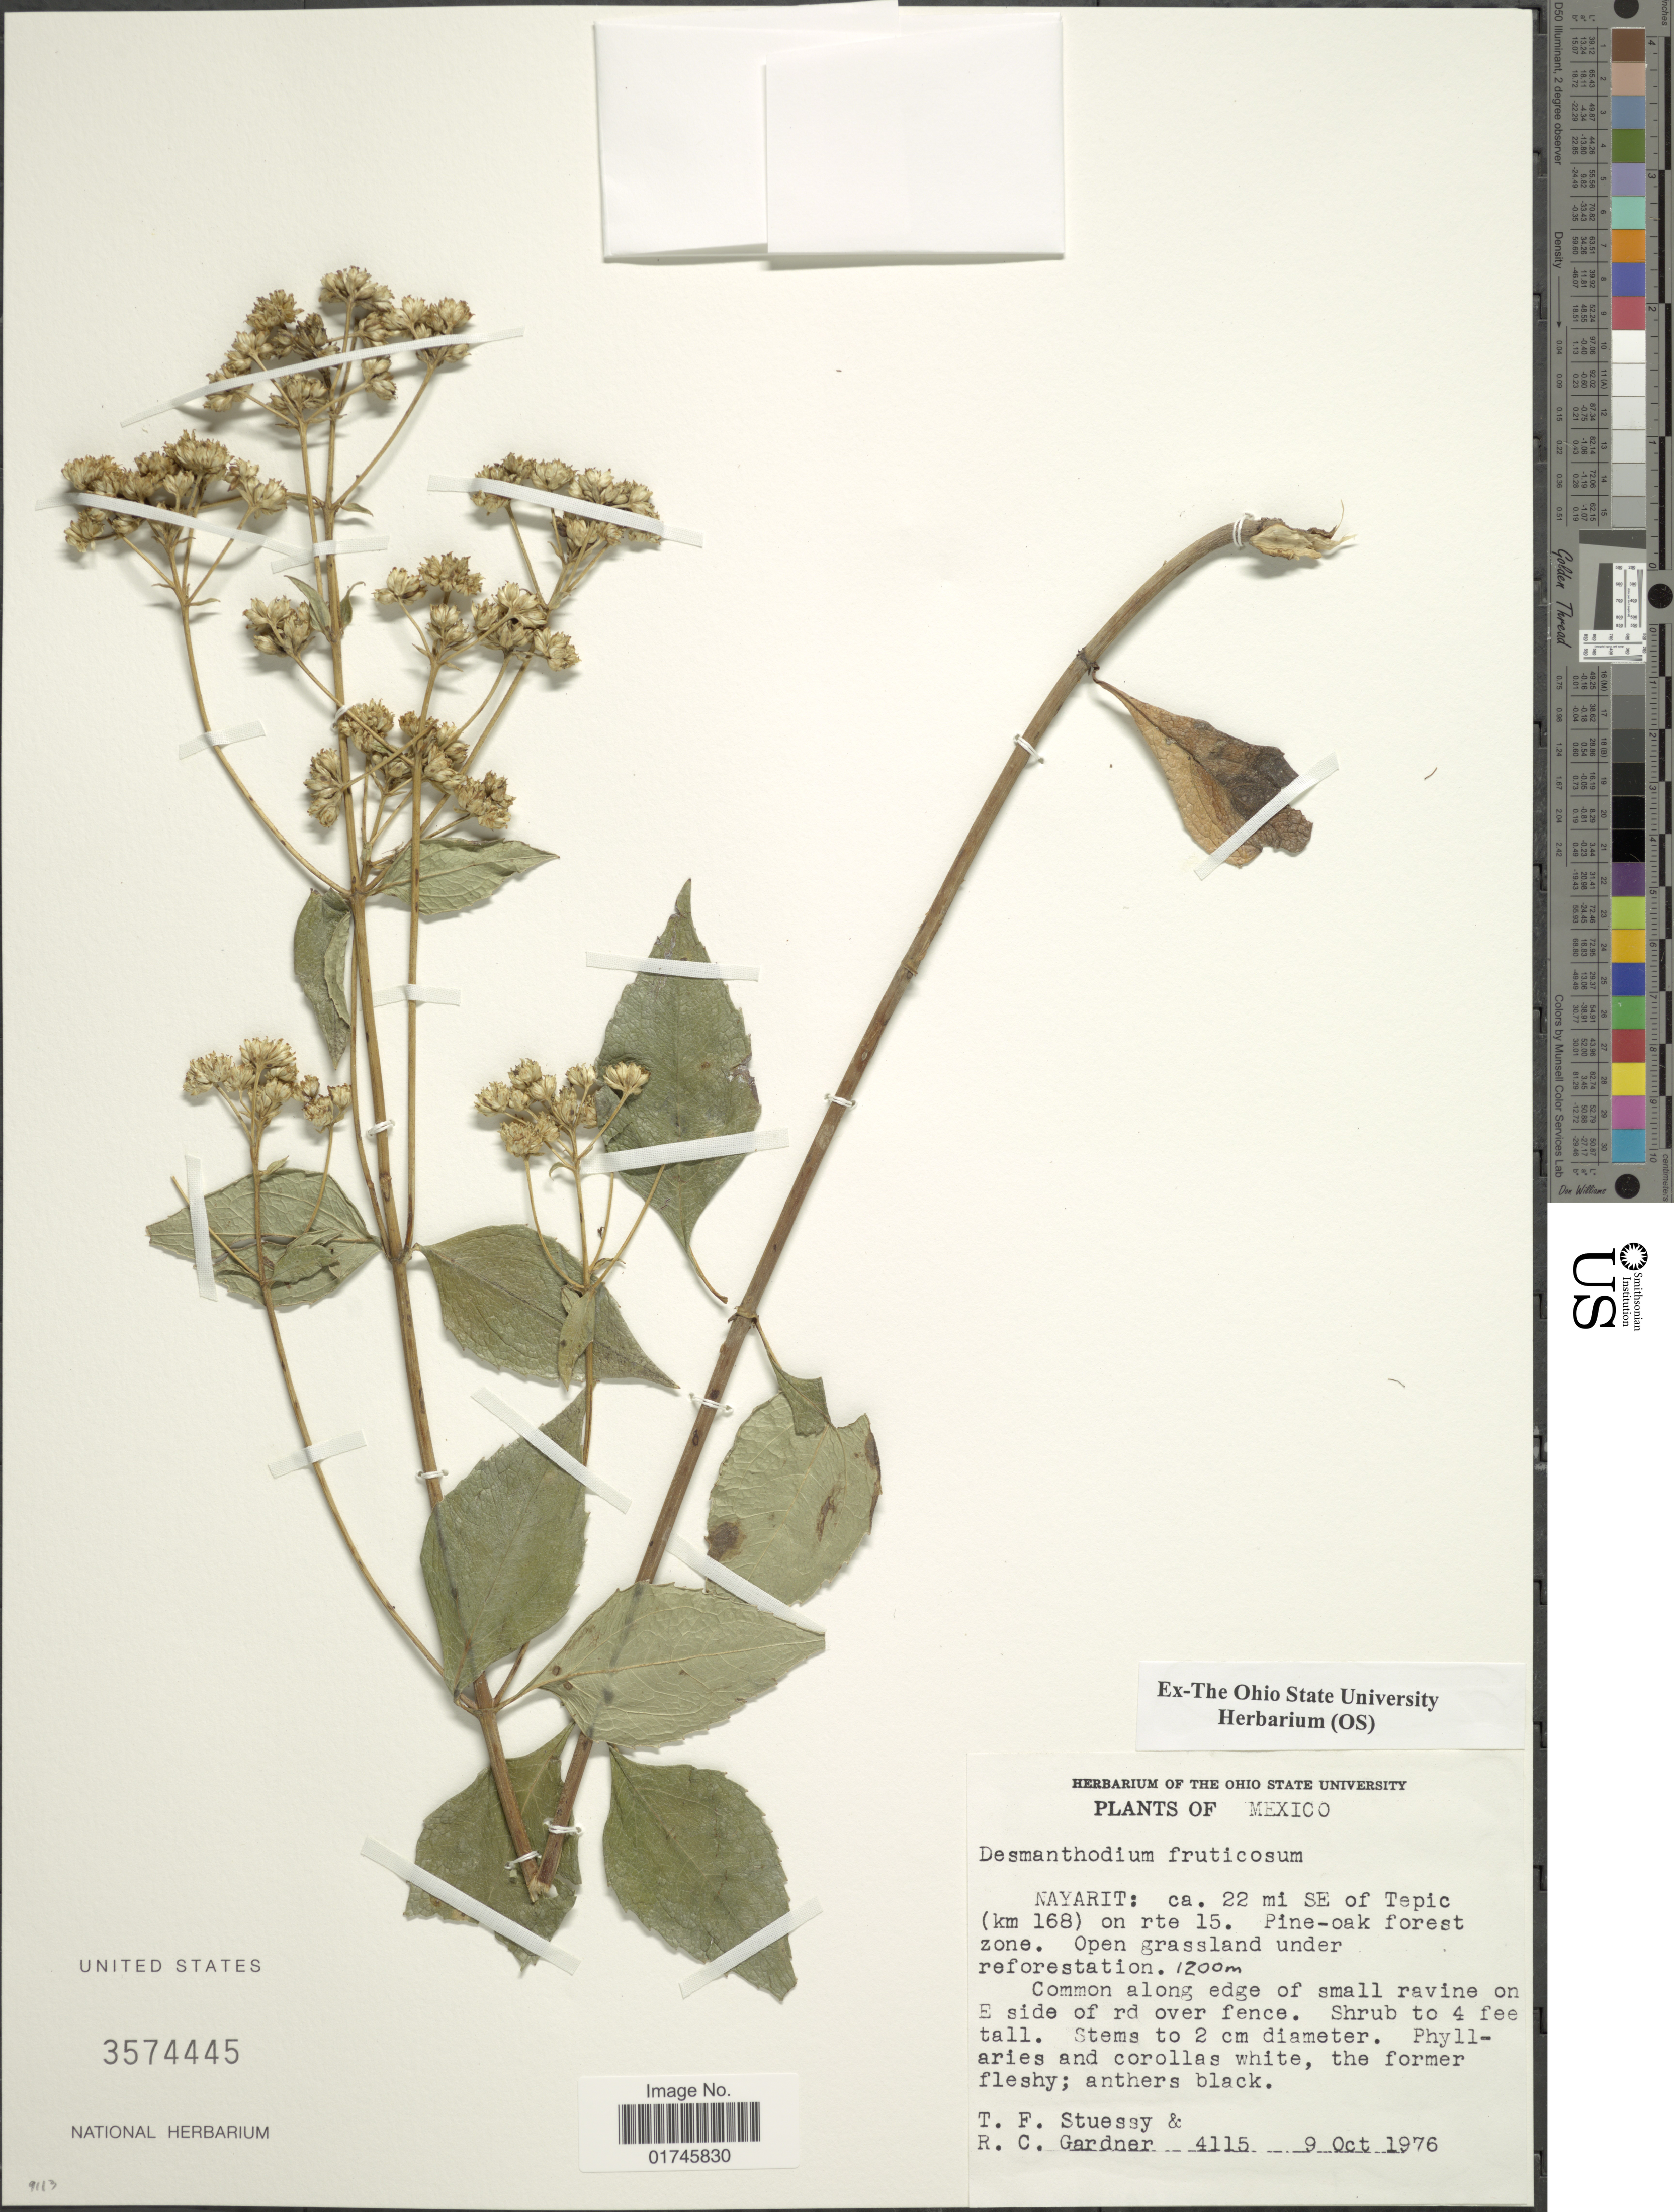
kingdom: Plantae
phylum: Tracheophyta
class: Magnoliopsida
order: Asterales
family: Asteraceae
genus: Desmanthodium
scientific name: Desmanthodium fruticosum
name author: Greenm.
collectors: T. Stuessy & R. C. Gardner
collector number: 4115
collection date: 1976-10-09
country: Mexico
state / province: Nayarit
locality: Nayarit: ca. 22 mi SE of Tepoic (km 168) on rte 15. Pine-oak forest zone.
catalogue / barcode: US 3574445